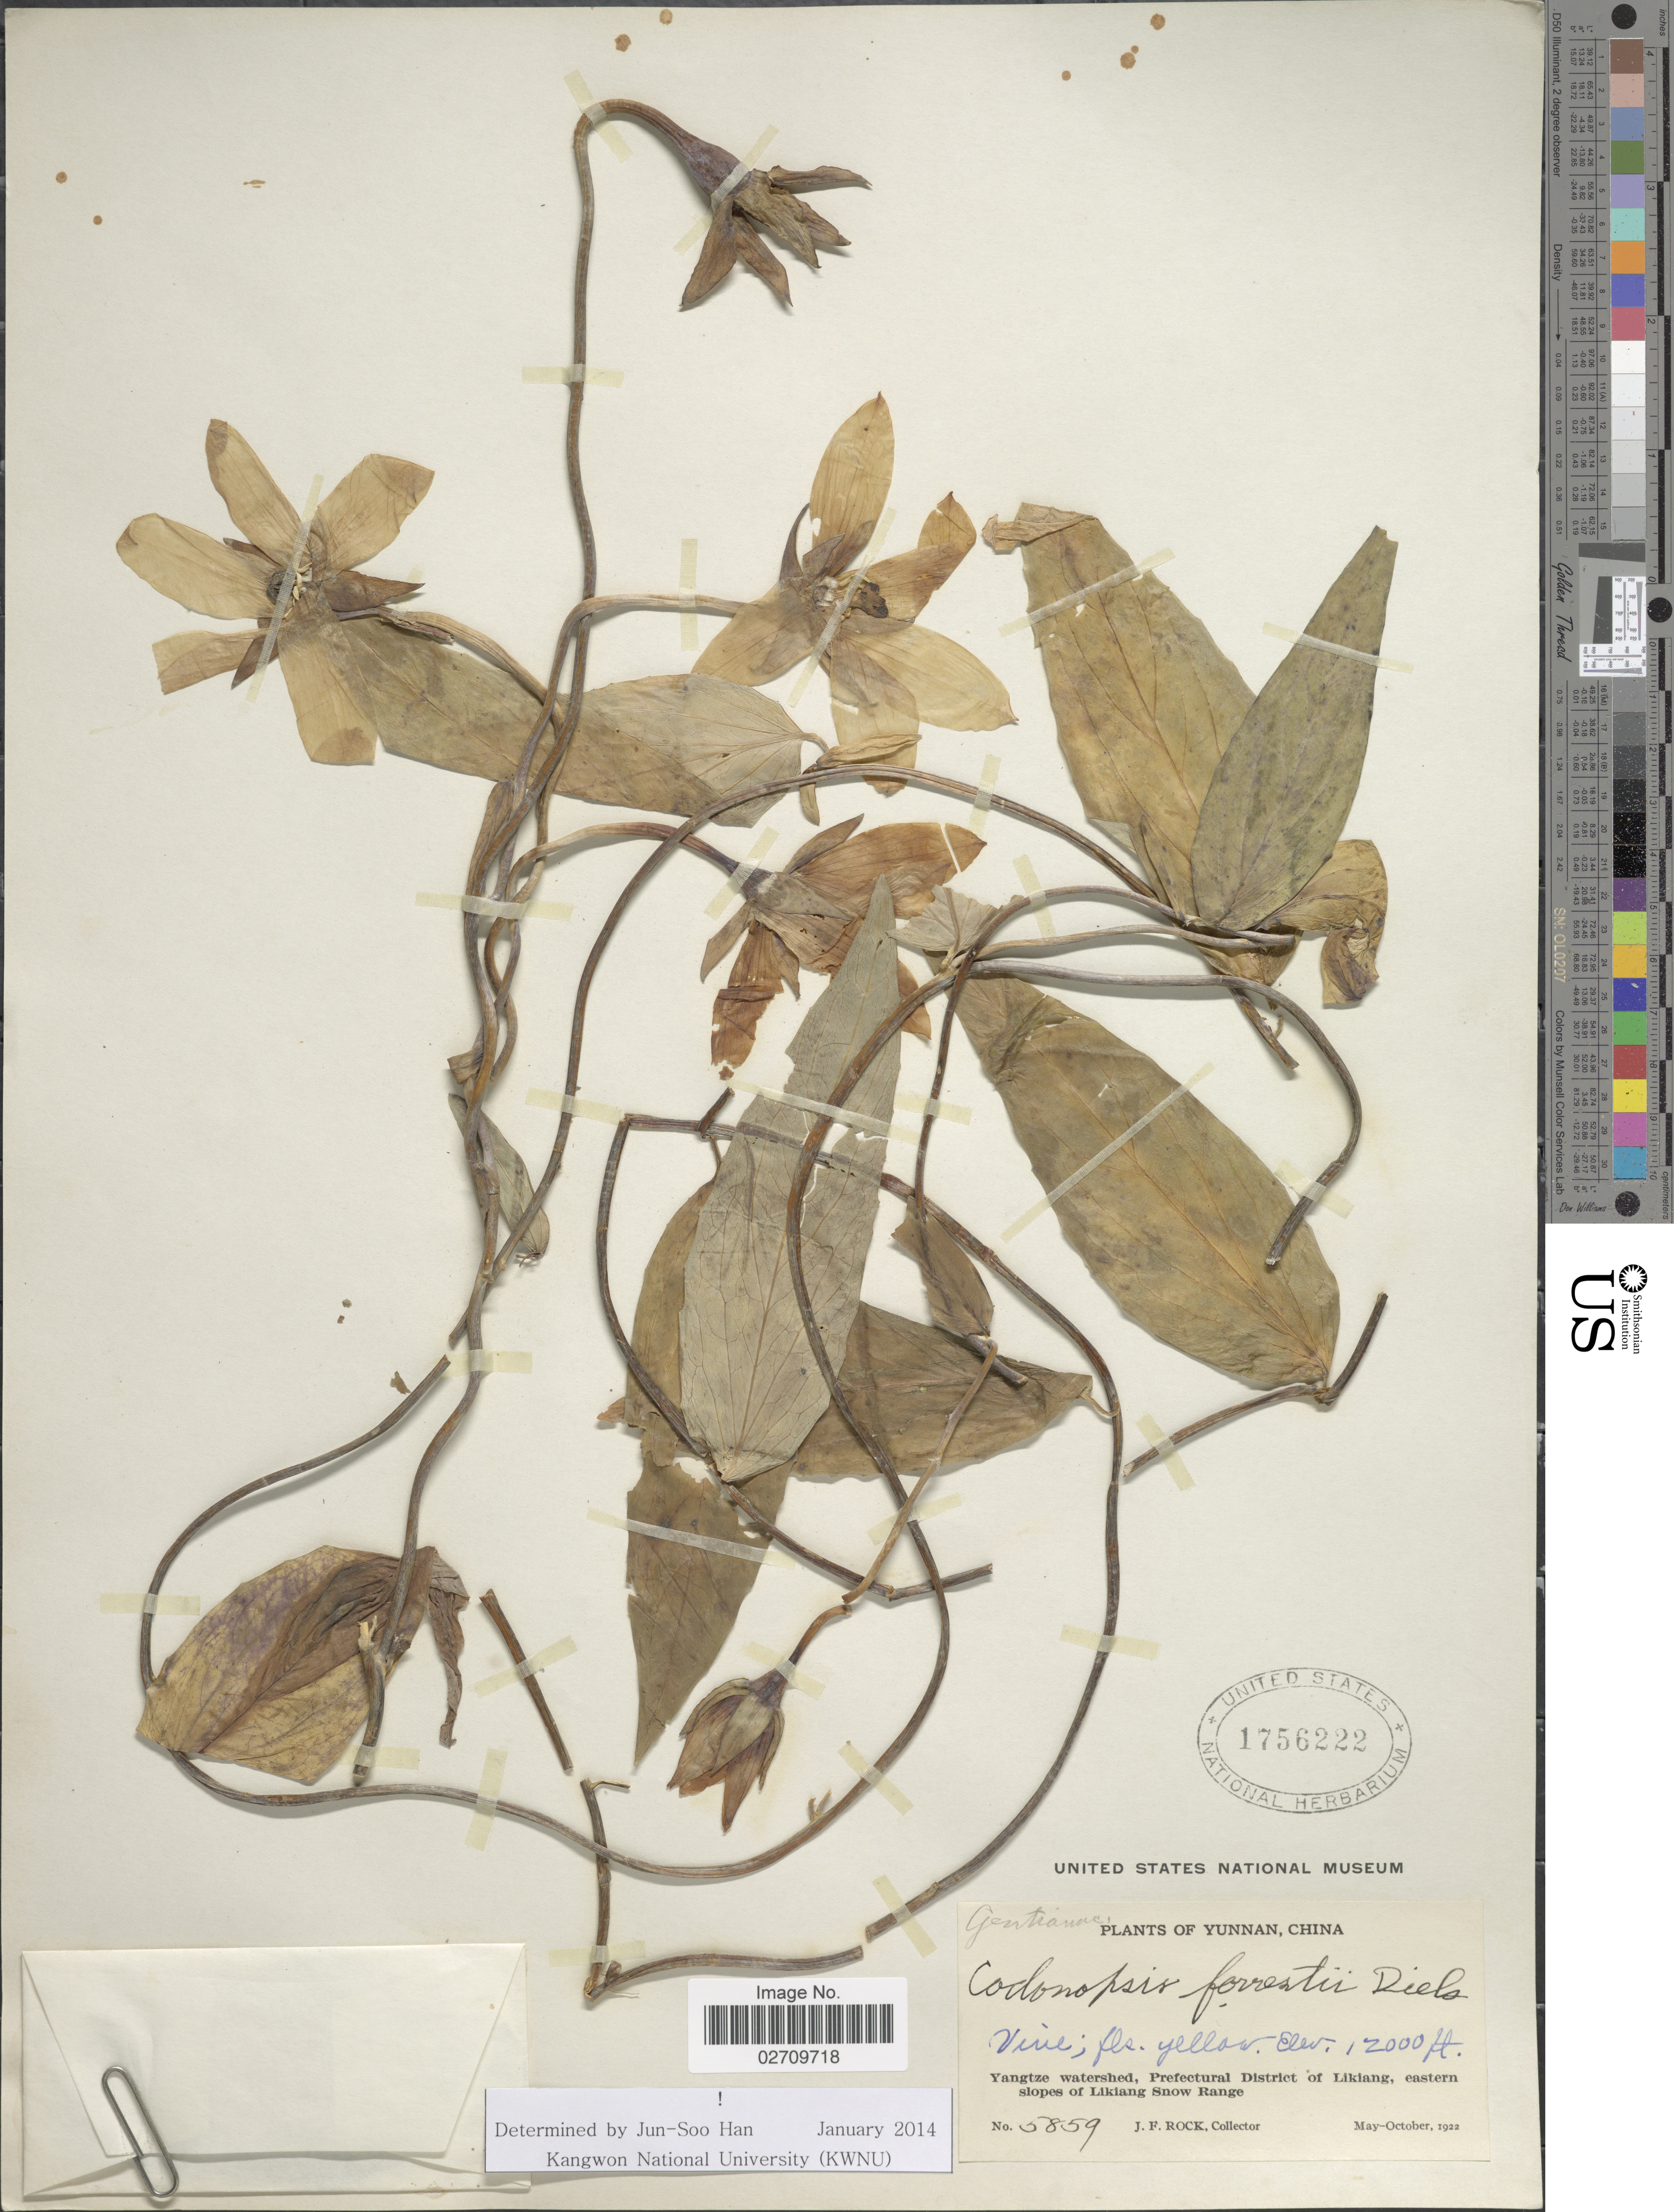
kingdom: Plantae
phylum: Tracheophyta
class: Magnoliopsida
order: Asterales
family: Campanulaceae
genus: Codonopsis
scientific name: Codonopsis forrestii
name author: Diels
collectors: J. F. Rock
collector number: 5859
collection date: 1922-05/1922-10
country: China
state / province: Yunnan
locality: Yangtze watershed, Prefectural District of Likiang, eastern slopes of Likiang Snow Range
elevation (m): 3658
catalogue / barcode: US 1756222